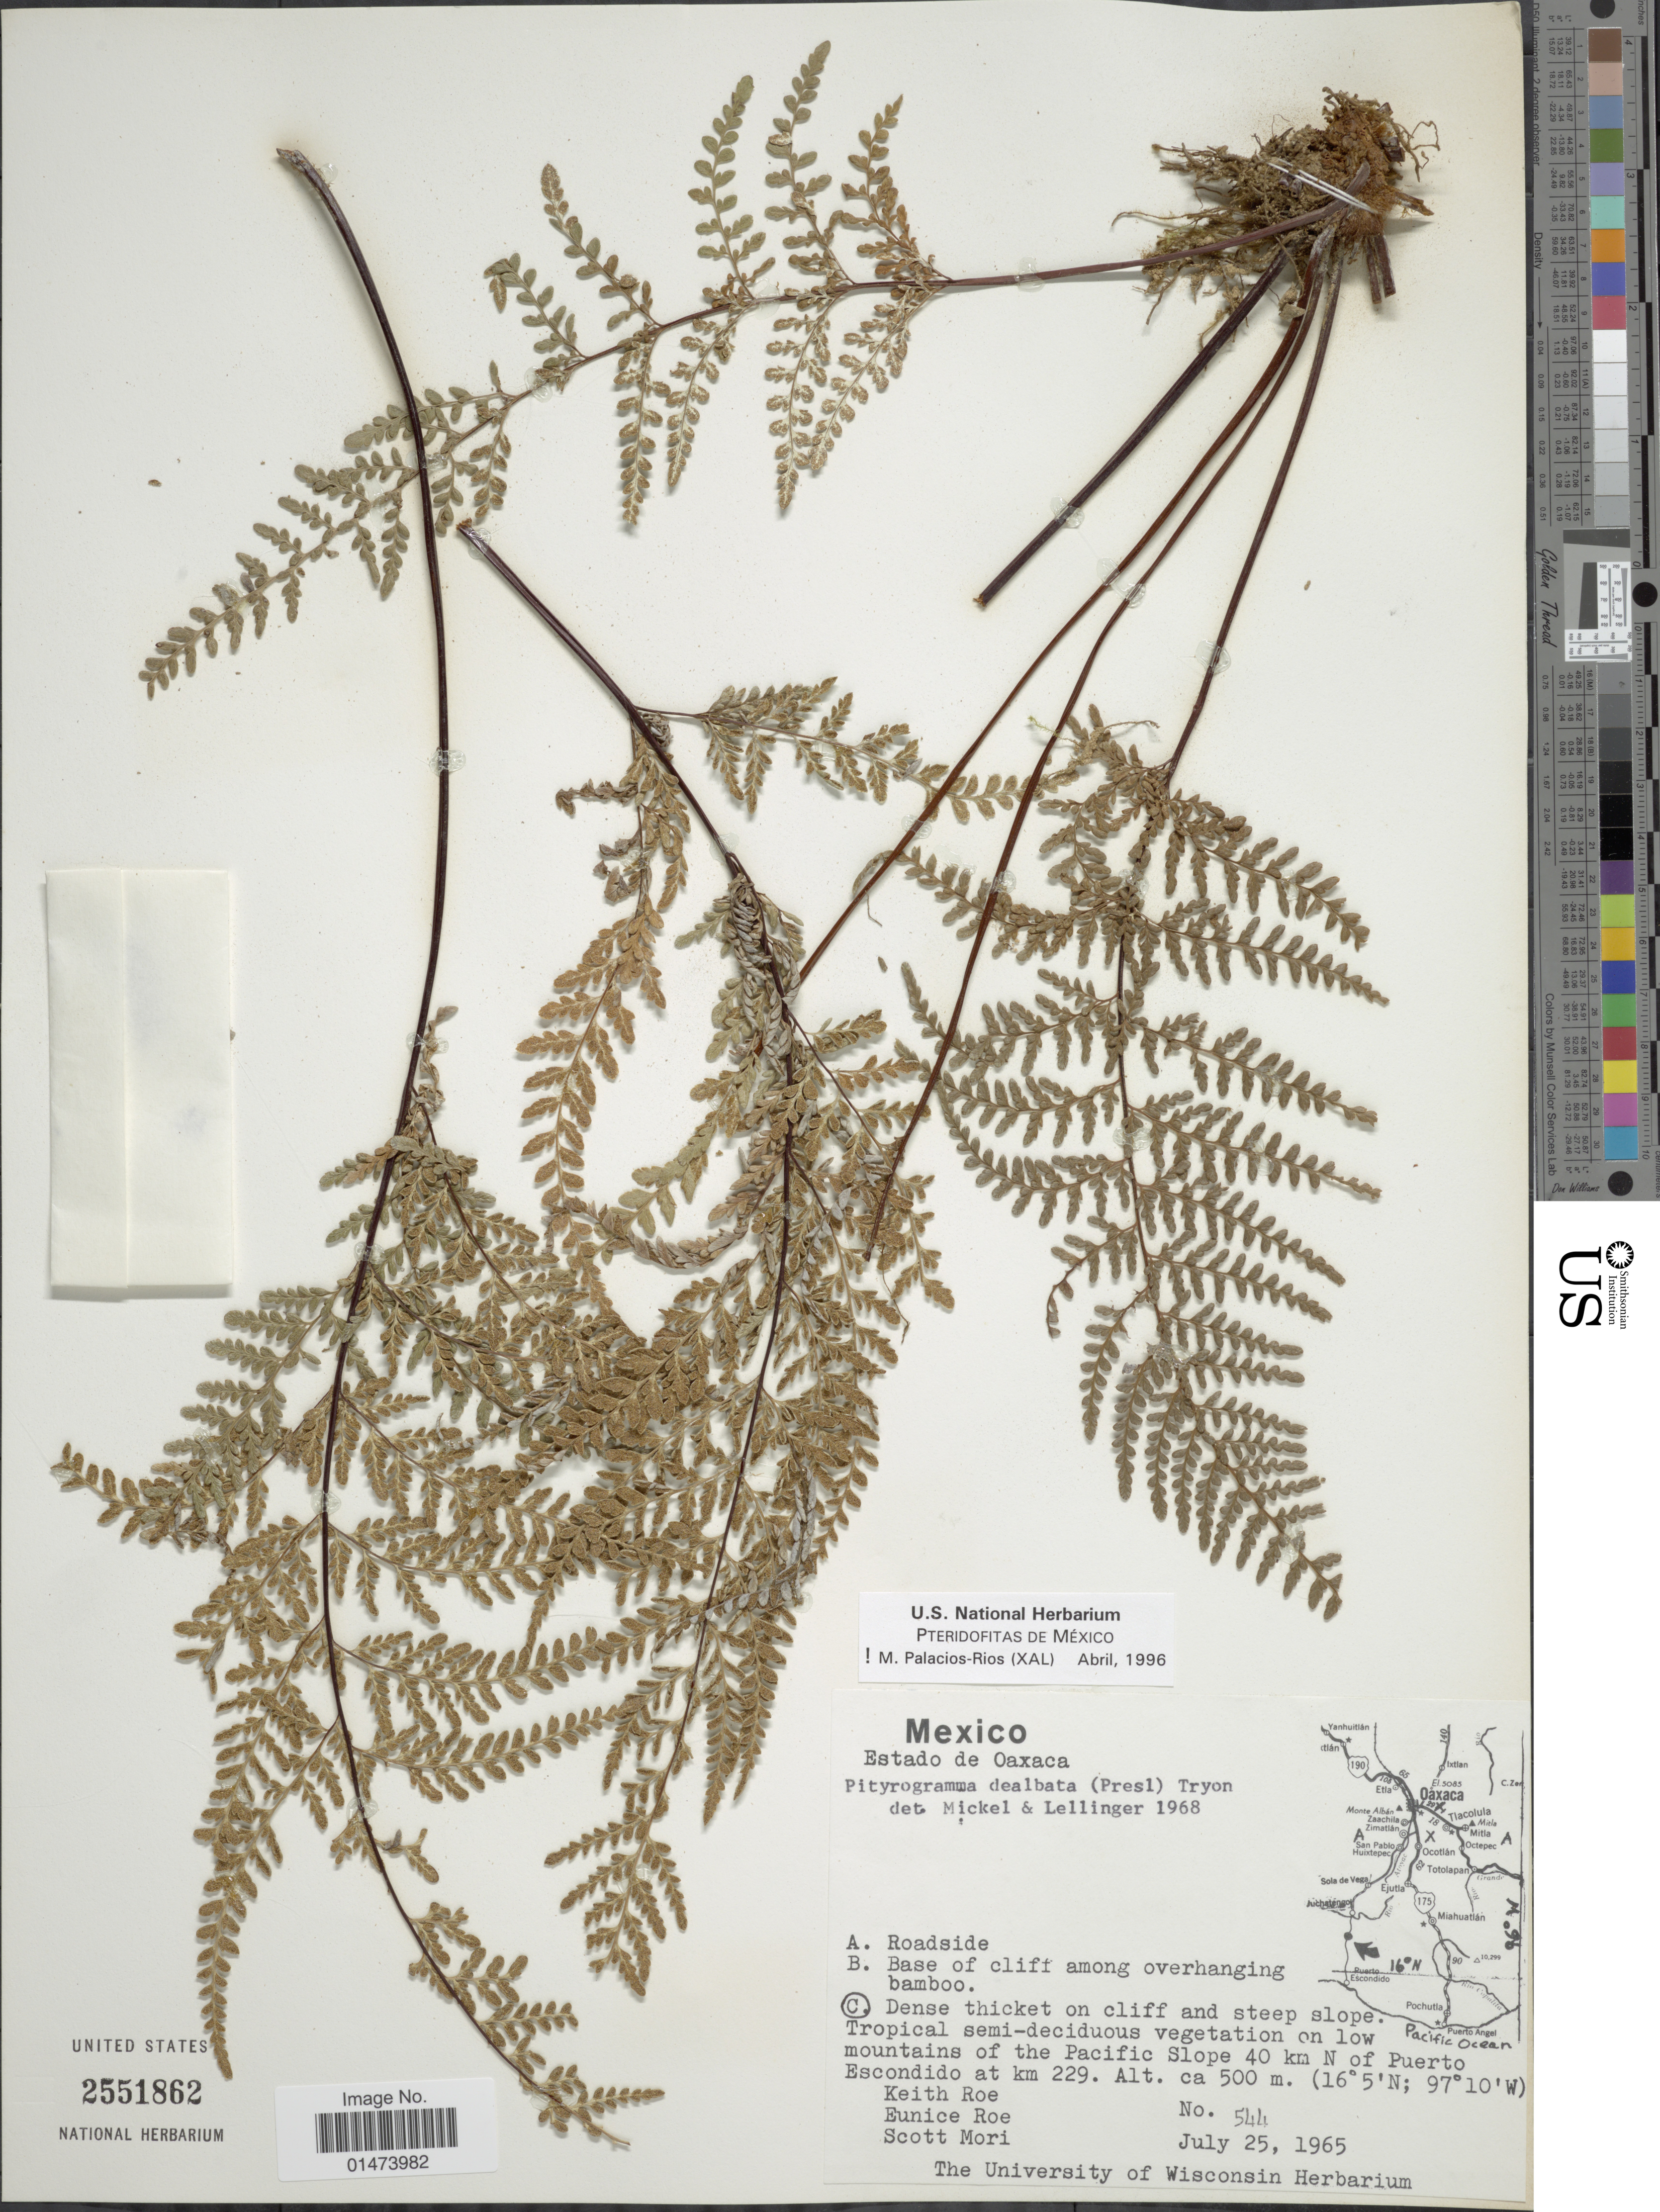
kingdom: Plantae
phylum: Tracheophyta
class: Polypodiopsida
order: Polypodiales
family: Pteridaceae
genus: Pityrogramma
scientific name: Pityrogramma dealbata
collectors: K. E. Roe, E. Roe & S. Mori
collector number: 544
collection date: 1965-07-25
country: Mexico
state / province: Oaxaca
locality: Tropical semi-deciduous vegetation on low mountains of the Pacific slope 40 km N of Puerto Escondido at km 229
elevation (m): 500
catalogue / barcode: US 2551862